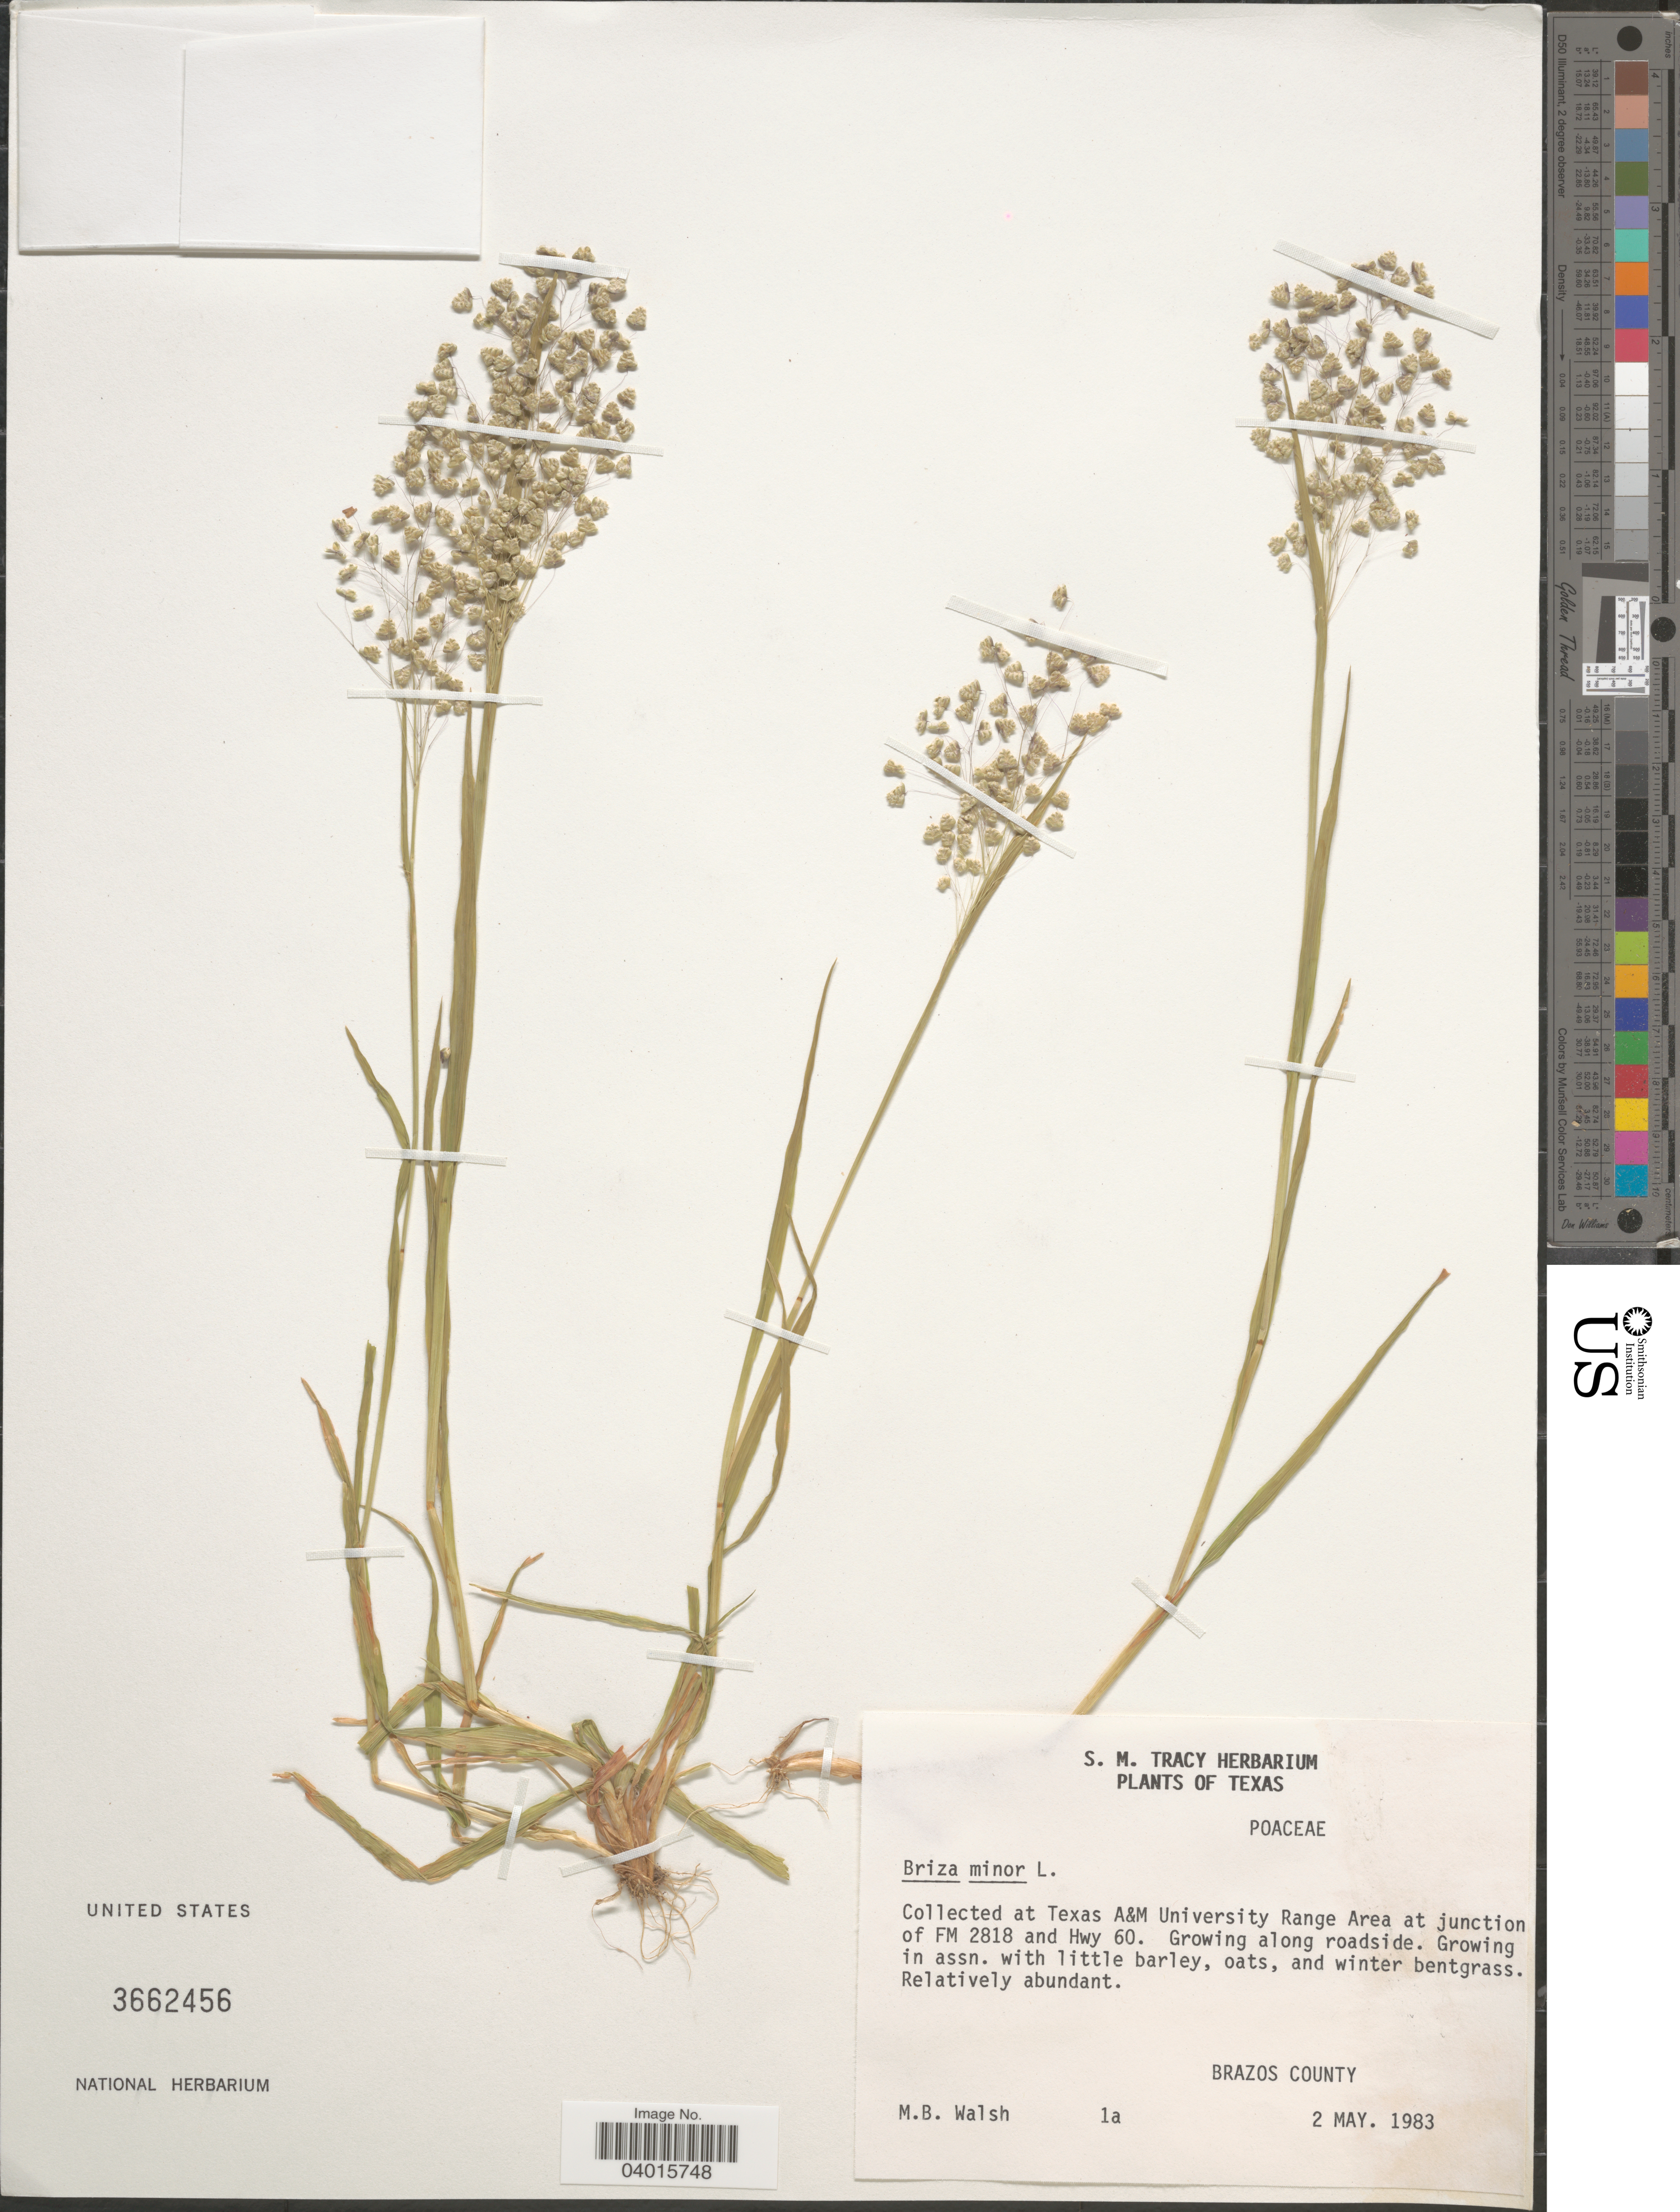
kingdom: Plantae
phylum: Tracheophyta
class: Liliopsida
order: Poales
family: Poaceae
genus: Briza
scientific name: Briza minor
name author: L.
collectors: M. Walsh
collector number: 1a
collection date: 1983-05-02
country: United States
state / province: Texas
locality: At Texas A&M University Range Area at junction of FM 2818 and Hwy 60. Along roadside. Brazos County.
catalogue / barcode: US 3662456